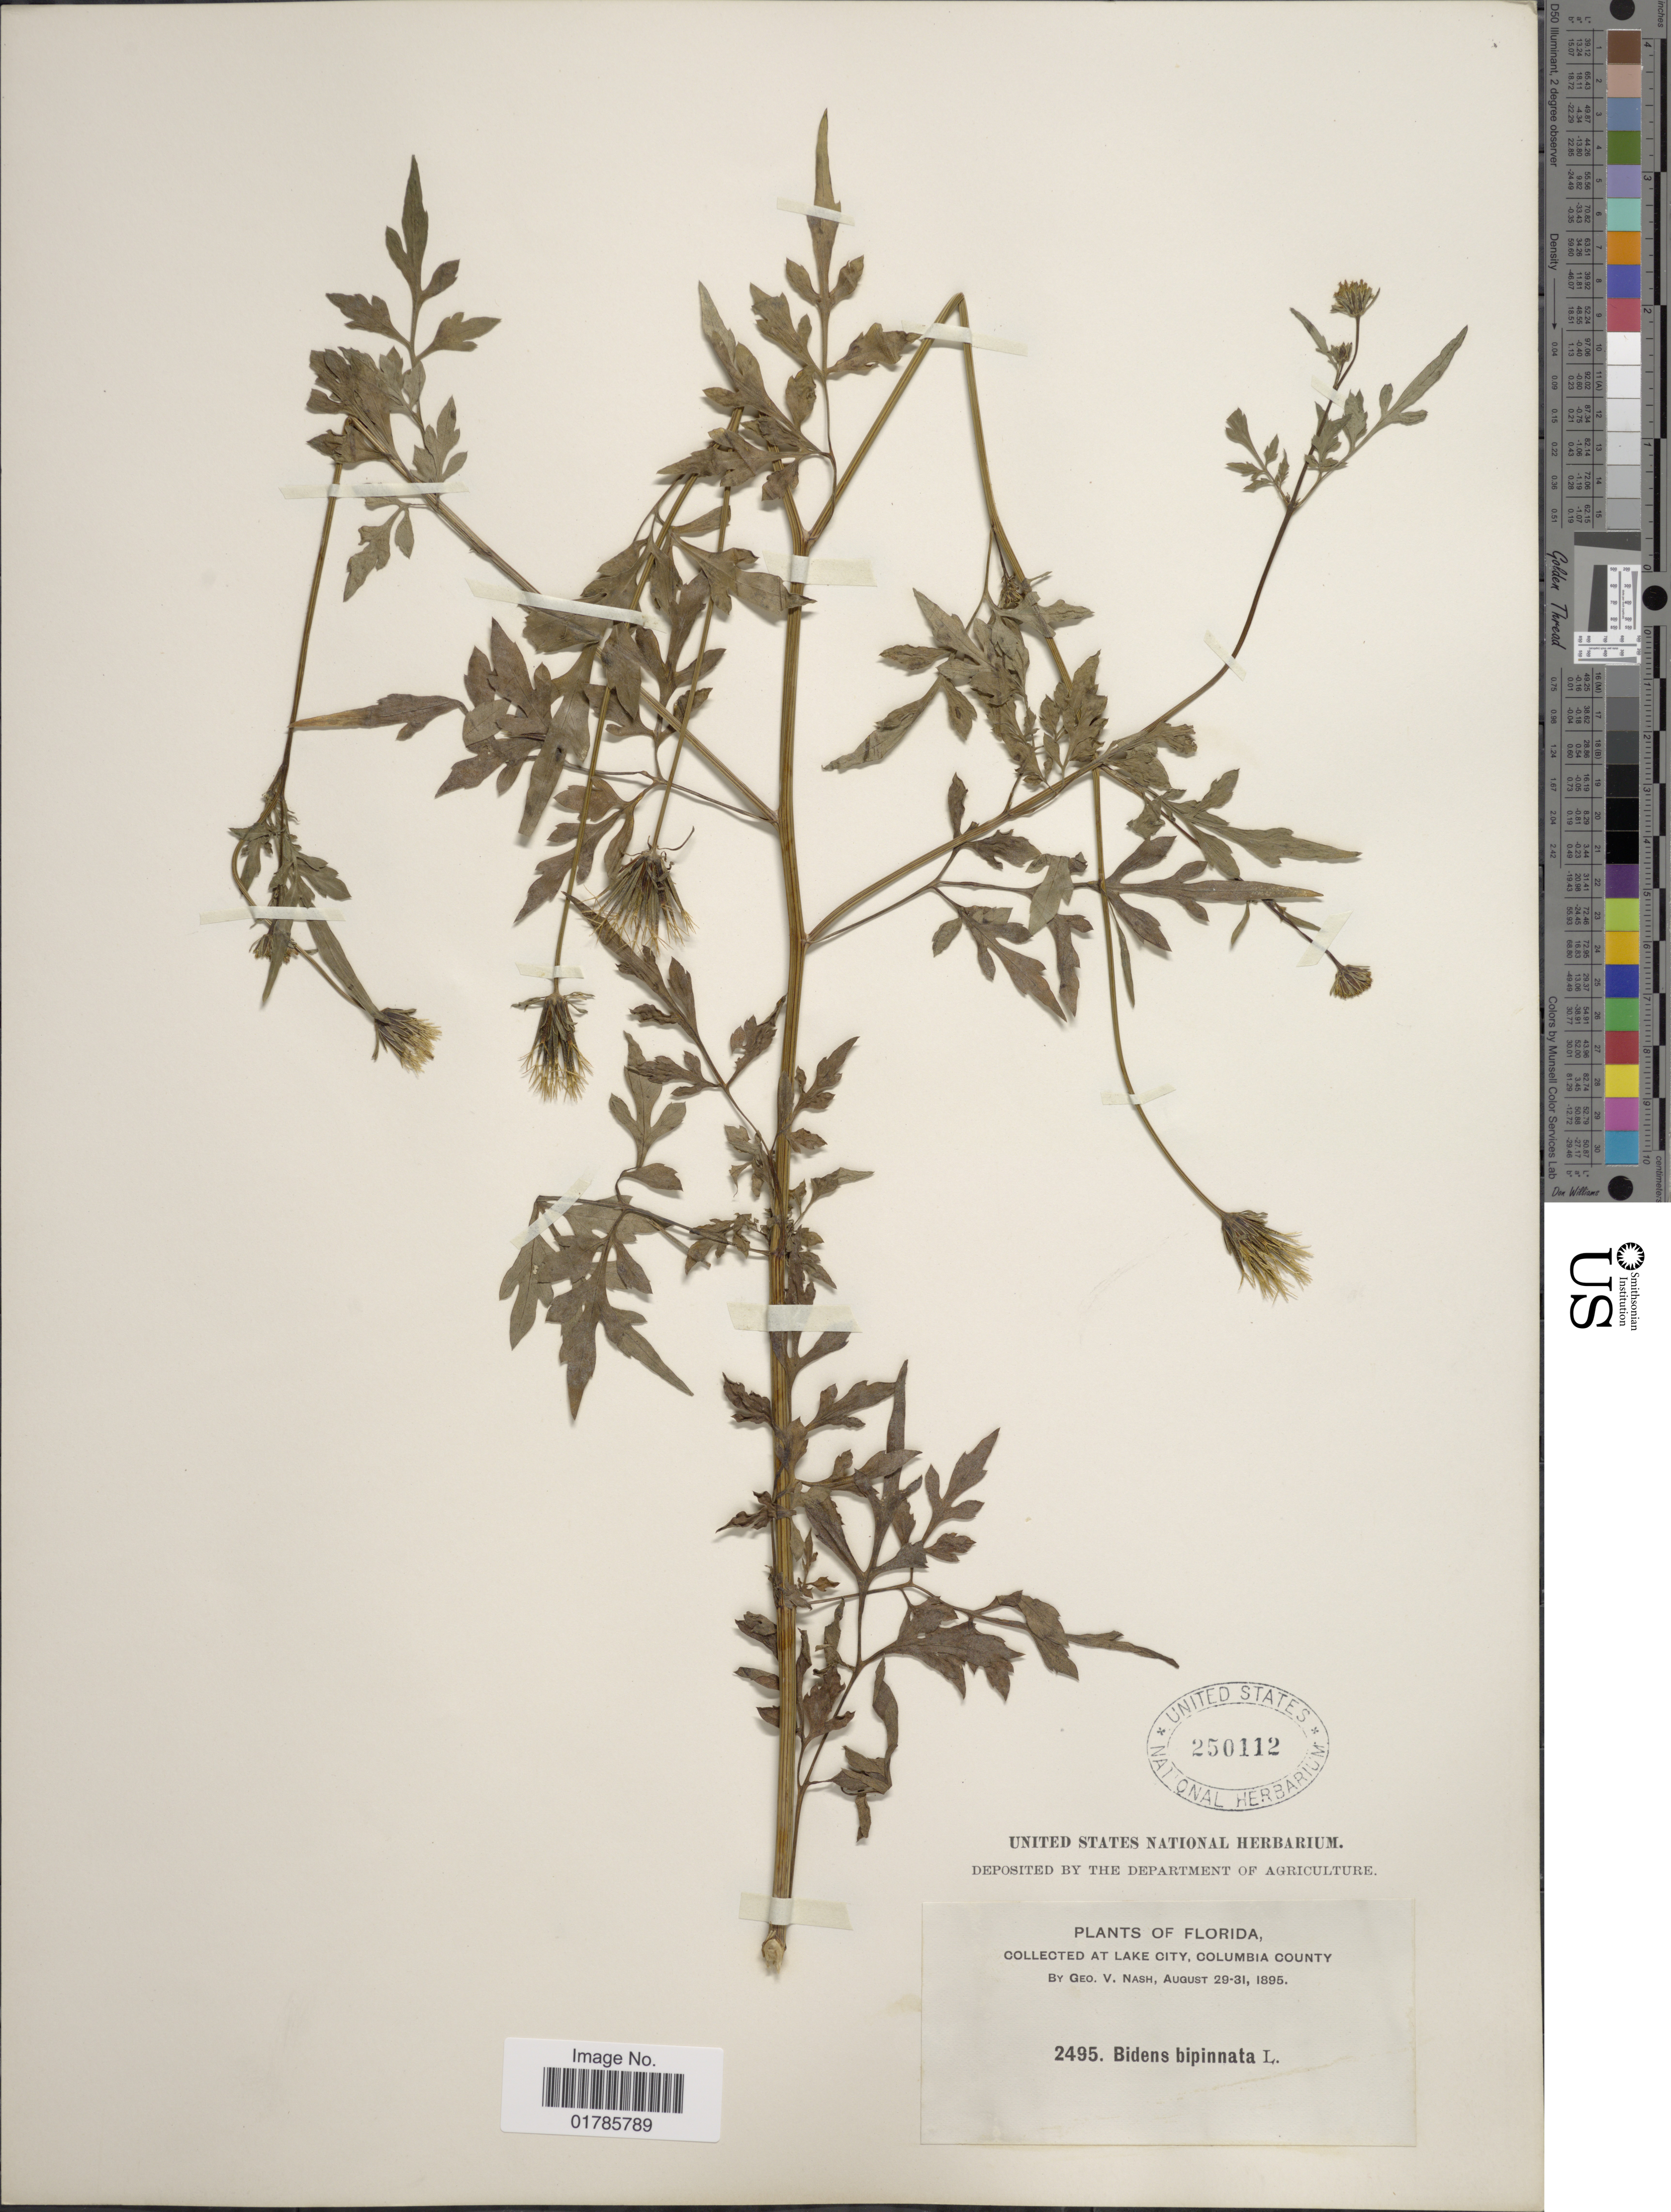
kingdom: Plantae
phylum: Tracheophyta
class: Magnoliopsida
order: Asterales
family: Asteraceae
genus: Bidens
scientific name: Bidens bipinnata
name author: L.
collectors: G. V. Nash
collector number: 2495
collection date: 1895-08-29/1895-08-31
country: United States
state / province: Florida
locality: At Lake City, Columbia City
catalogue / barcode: US 250112